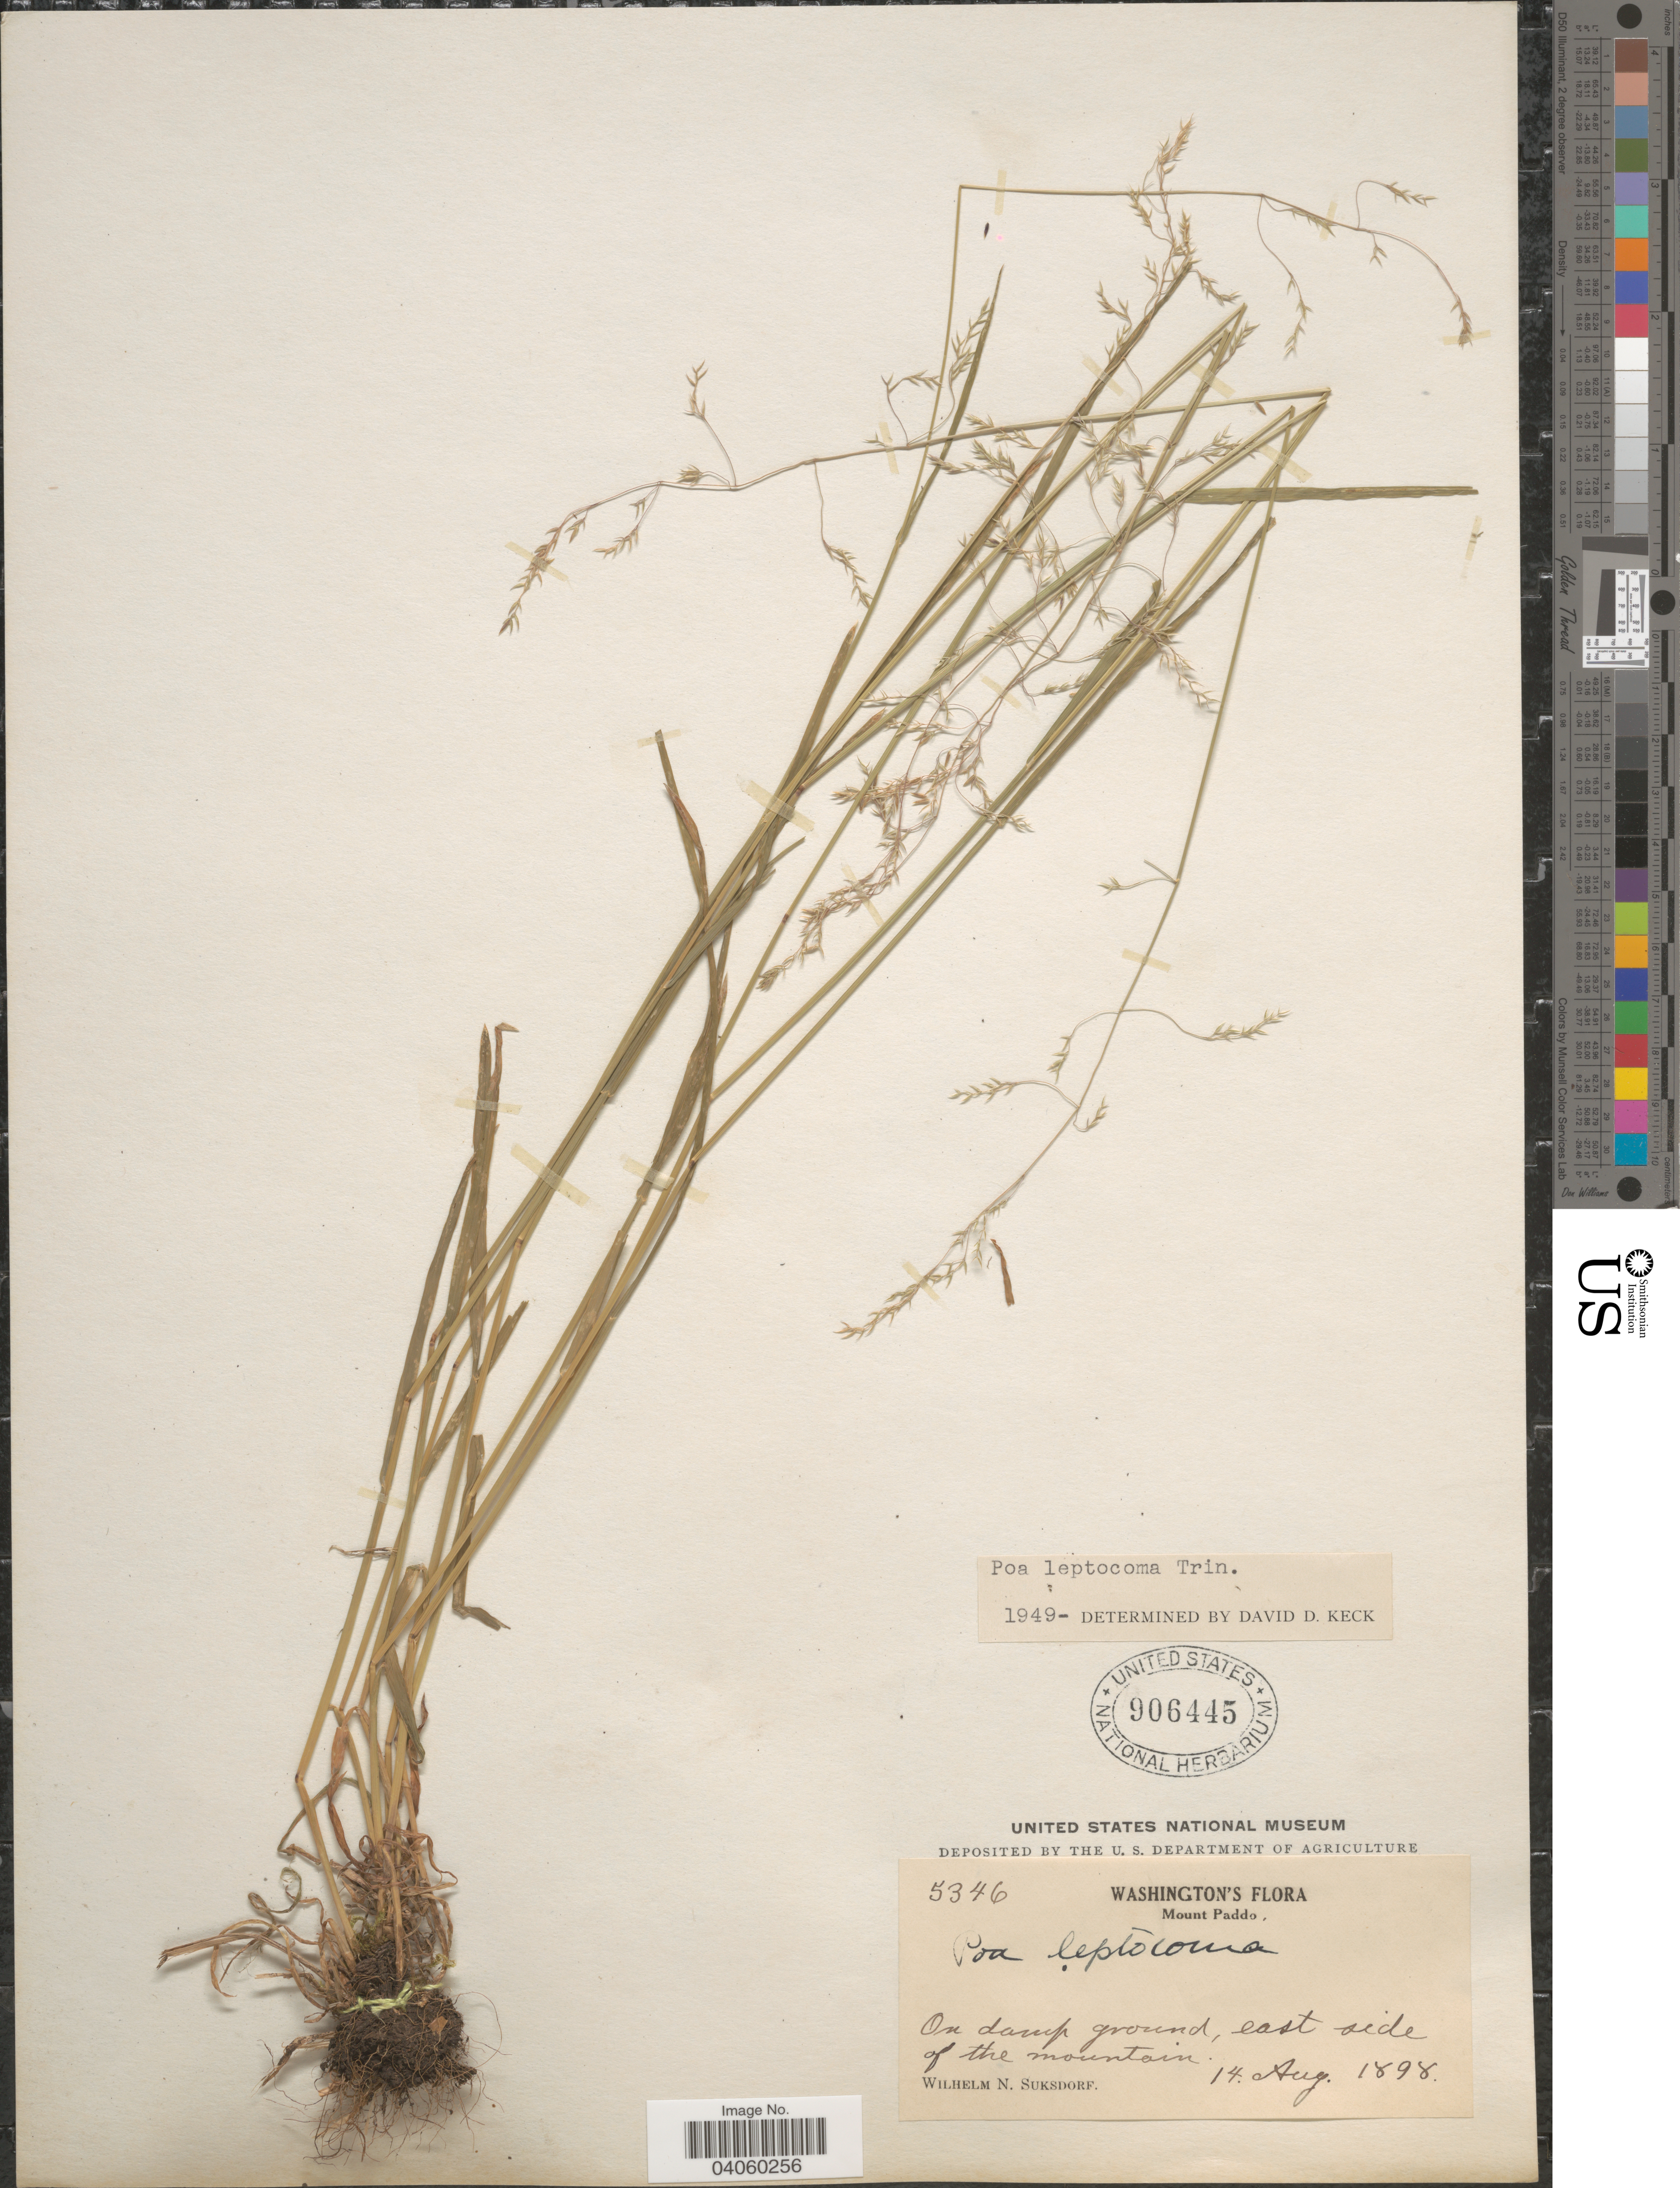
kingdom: Plantae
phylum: Tracheophyta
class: Liliopsida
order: Poales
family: Poaceae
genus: Poa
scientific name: Poa leptocoma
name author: Trin.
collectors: W. N. Suksdorf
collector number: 5346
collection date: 1898-08-14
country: United States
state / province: Washington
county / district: Skamania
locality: Mount Paddo. On damp ground, east side of the mountain.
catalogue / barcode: US 906445